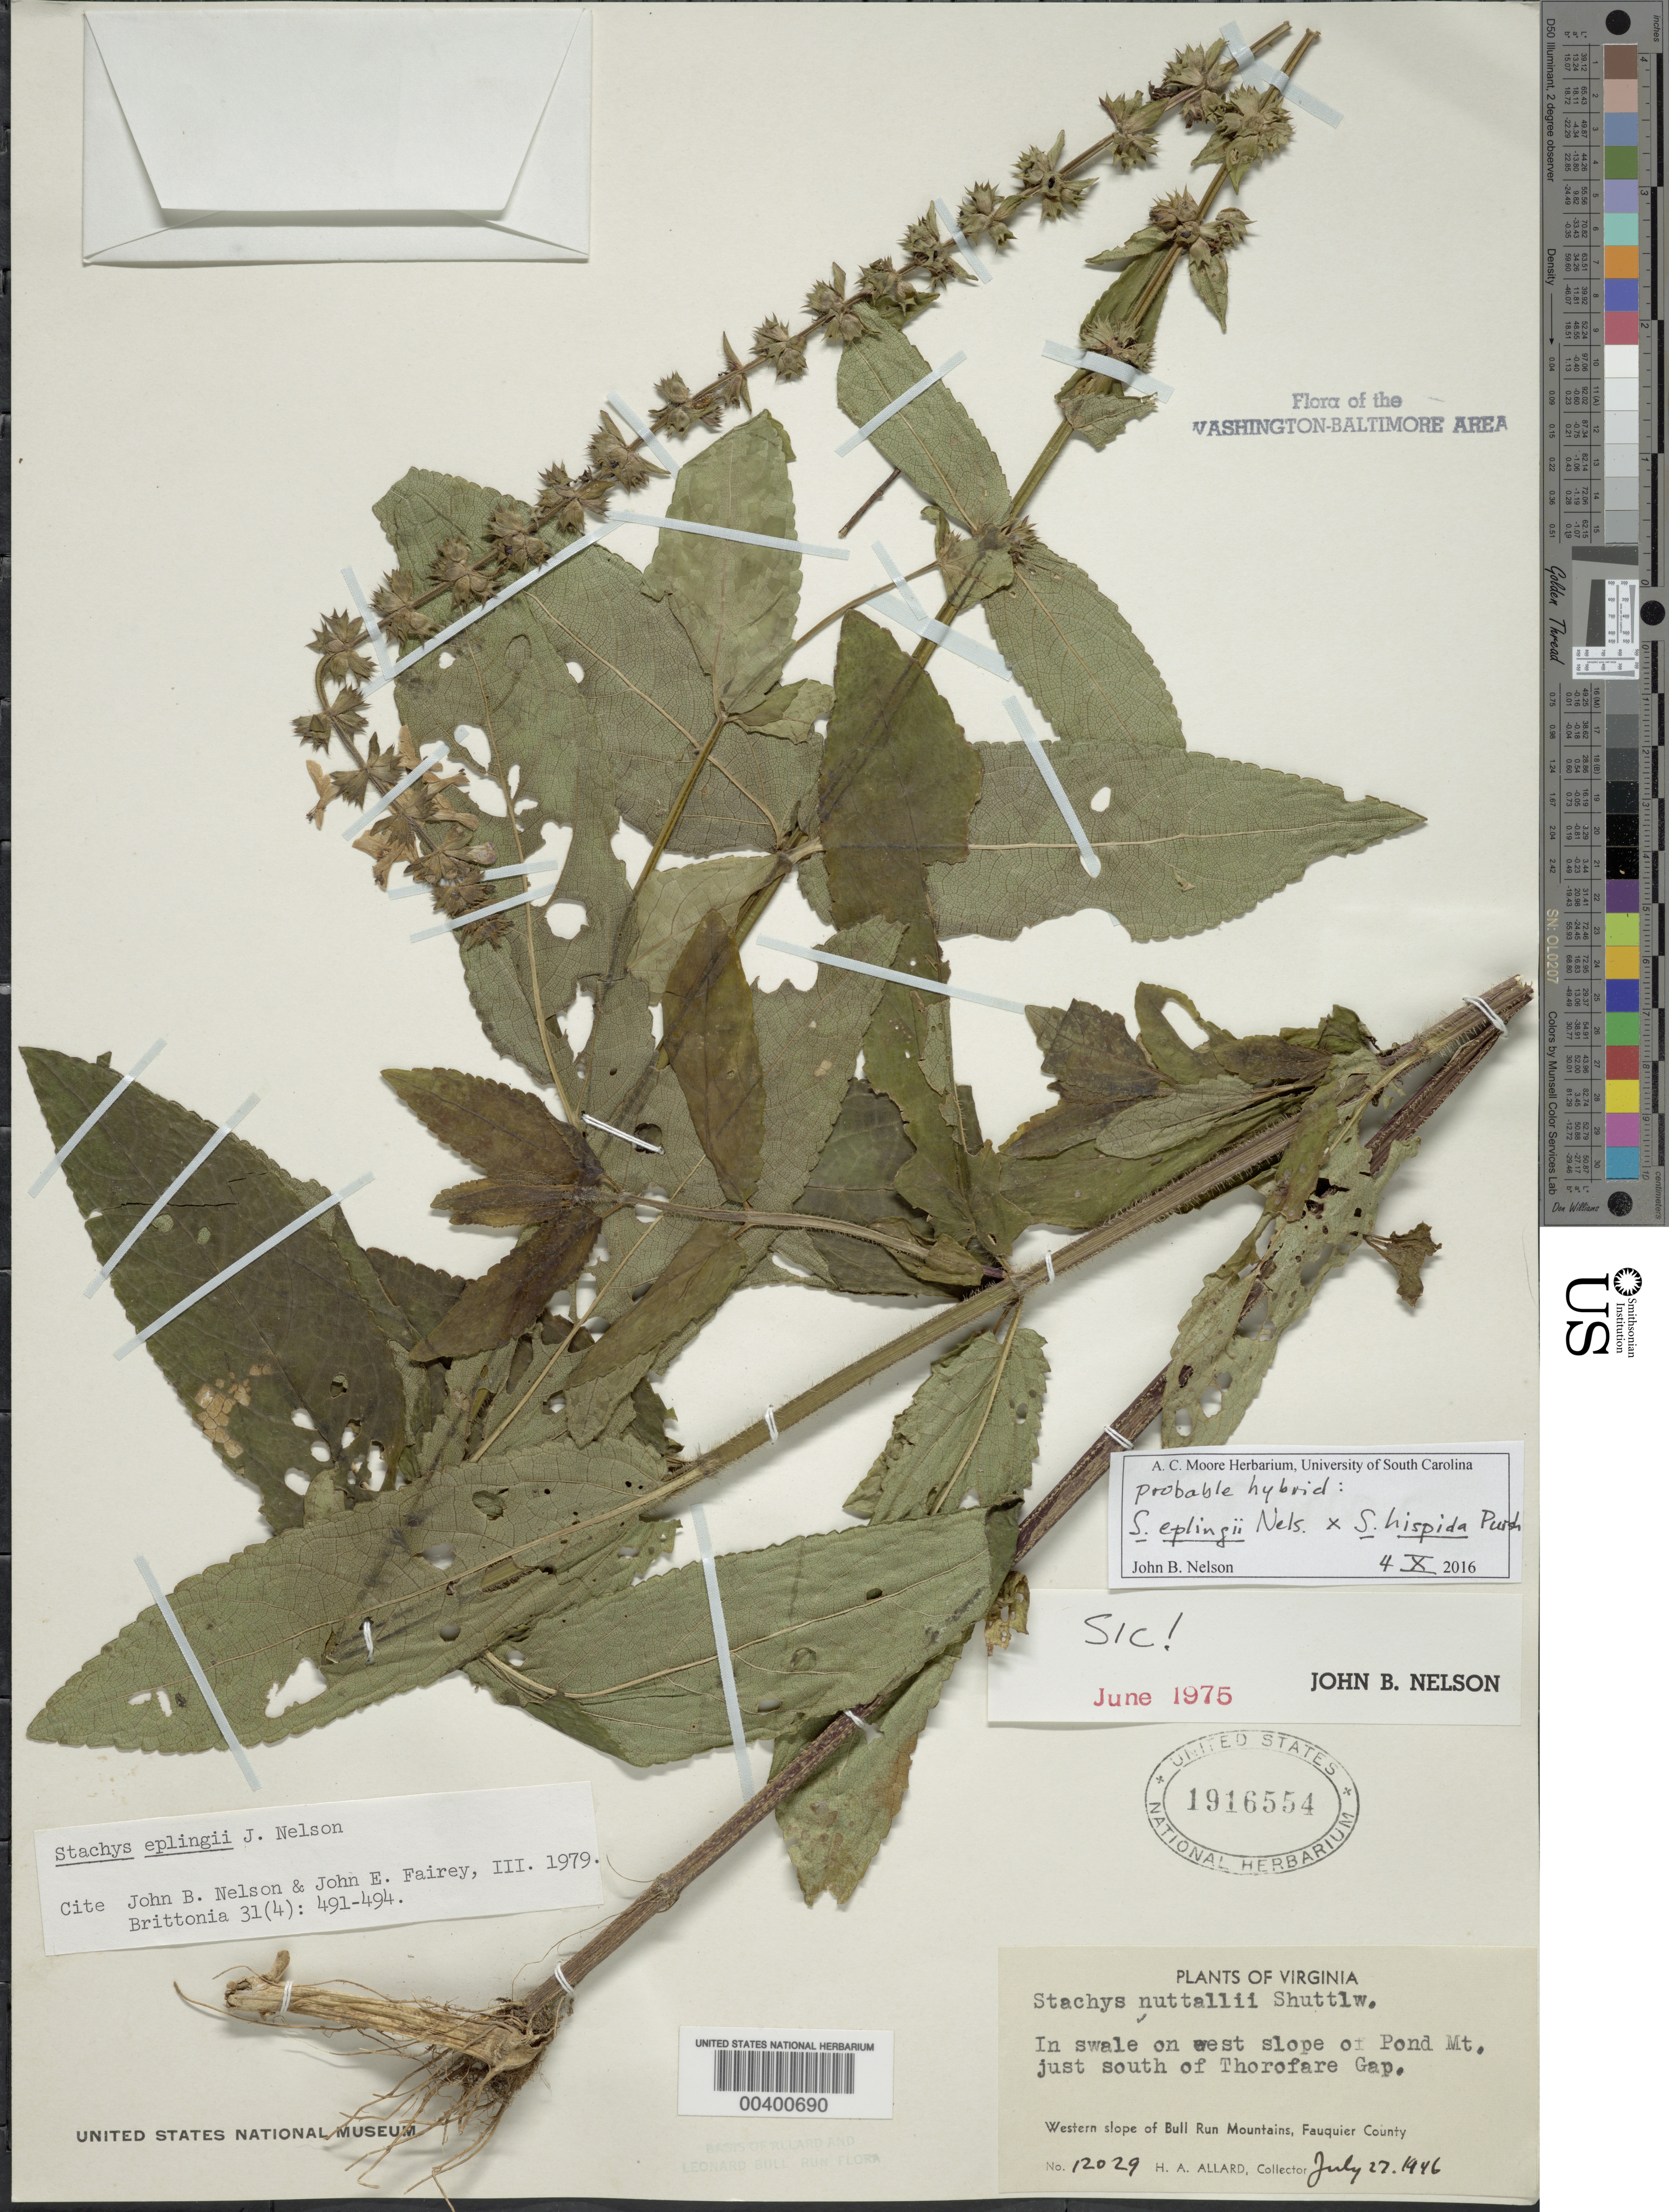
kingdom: Plantae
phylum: Tracheophyta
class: Magnoliopsida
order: Lamiales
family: Lamiaceae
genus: Stachys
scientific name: Stachys eplingii x S. hispida Pursh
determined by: Nelson, J. B.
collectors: H. A. Allard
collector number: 12029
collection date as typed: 27 Jul 1946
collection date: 1946-07-27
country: United States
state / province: Virginia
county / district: Fauquier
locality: West slope of Pond Mountain south of Thorofare Gap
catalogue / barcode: US 1916554